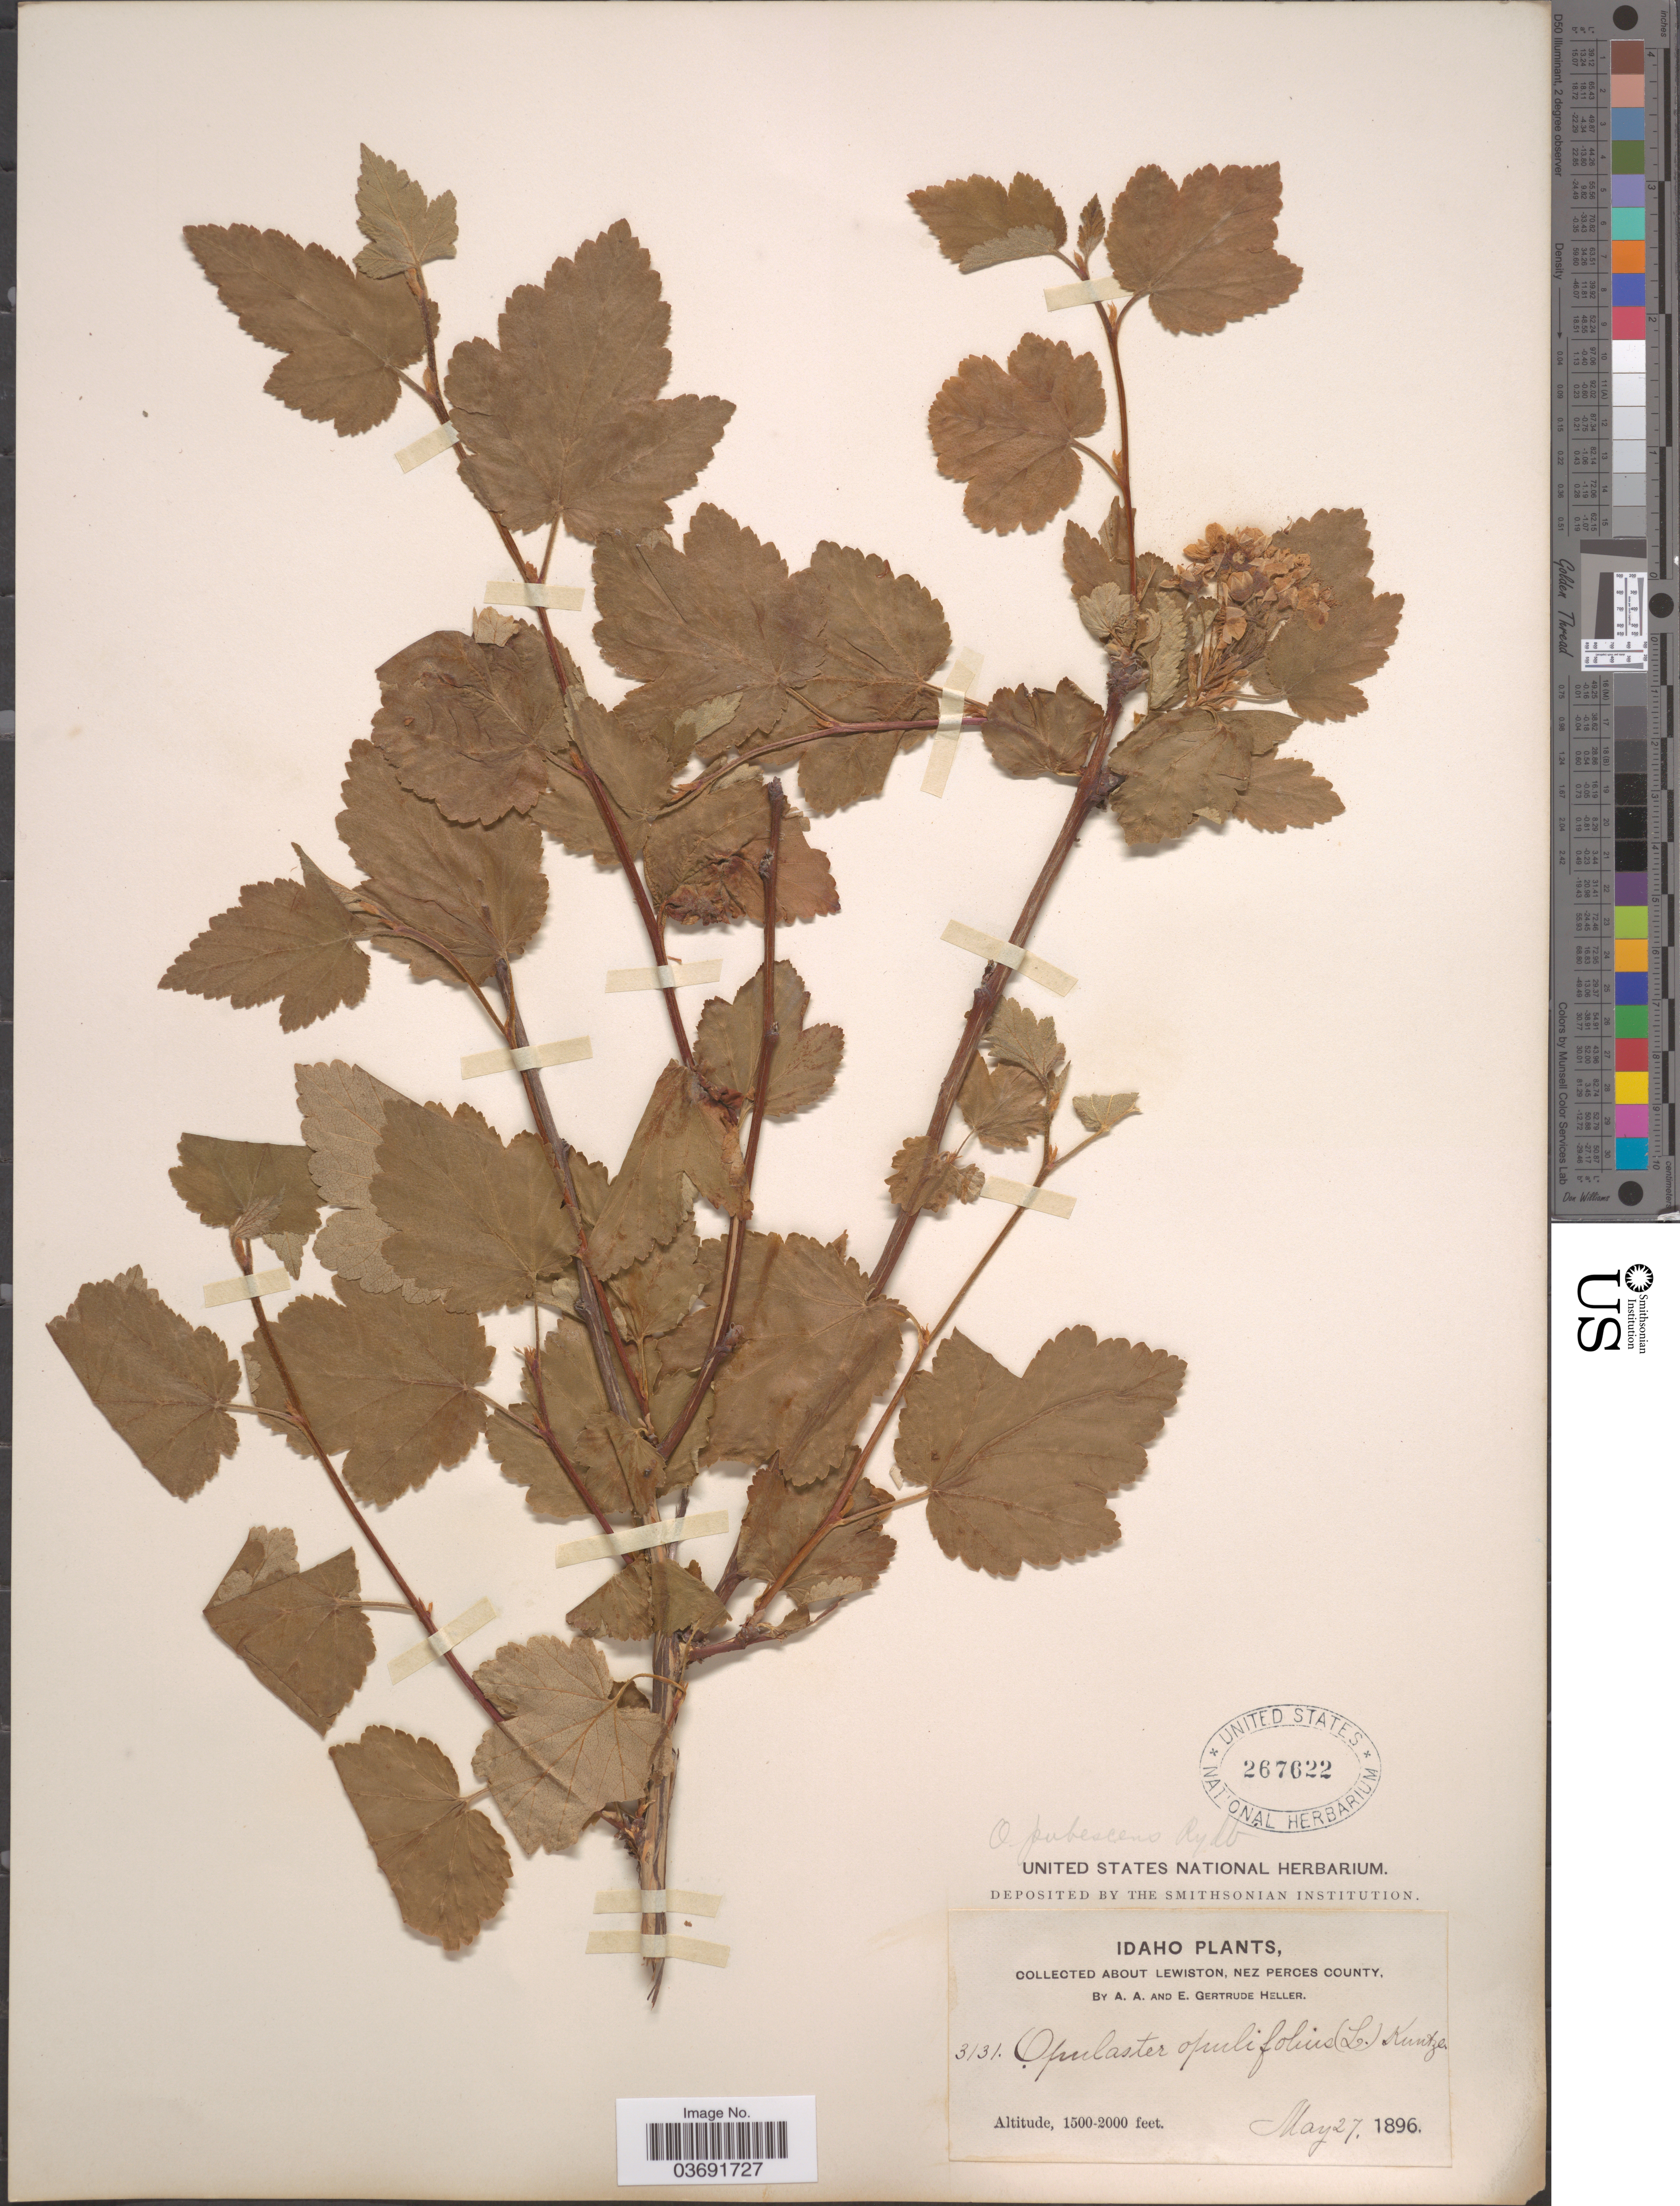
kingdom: Plantae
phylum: Tracheophyta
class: Magnoliopsida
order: Rosales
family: Rosaceae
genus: Physocarpus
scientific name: Physocarpus malvaceus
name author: (Greene) Kuntze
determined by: Strong, Mark T., (BOT), Smithsonian Institution - National Museum of Natural History (UNITED STATES)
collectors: A. A. Heller & E. G. Heller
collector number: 3131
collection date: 1896-05-27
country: United States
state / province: Idaho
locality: About Lewiston, Nez Perces County.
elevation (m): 457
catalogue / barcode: US 267622